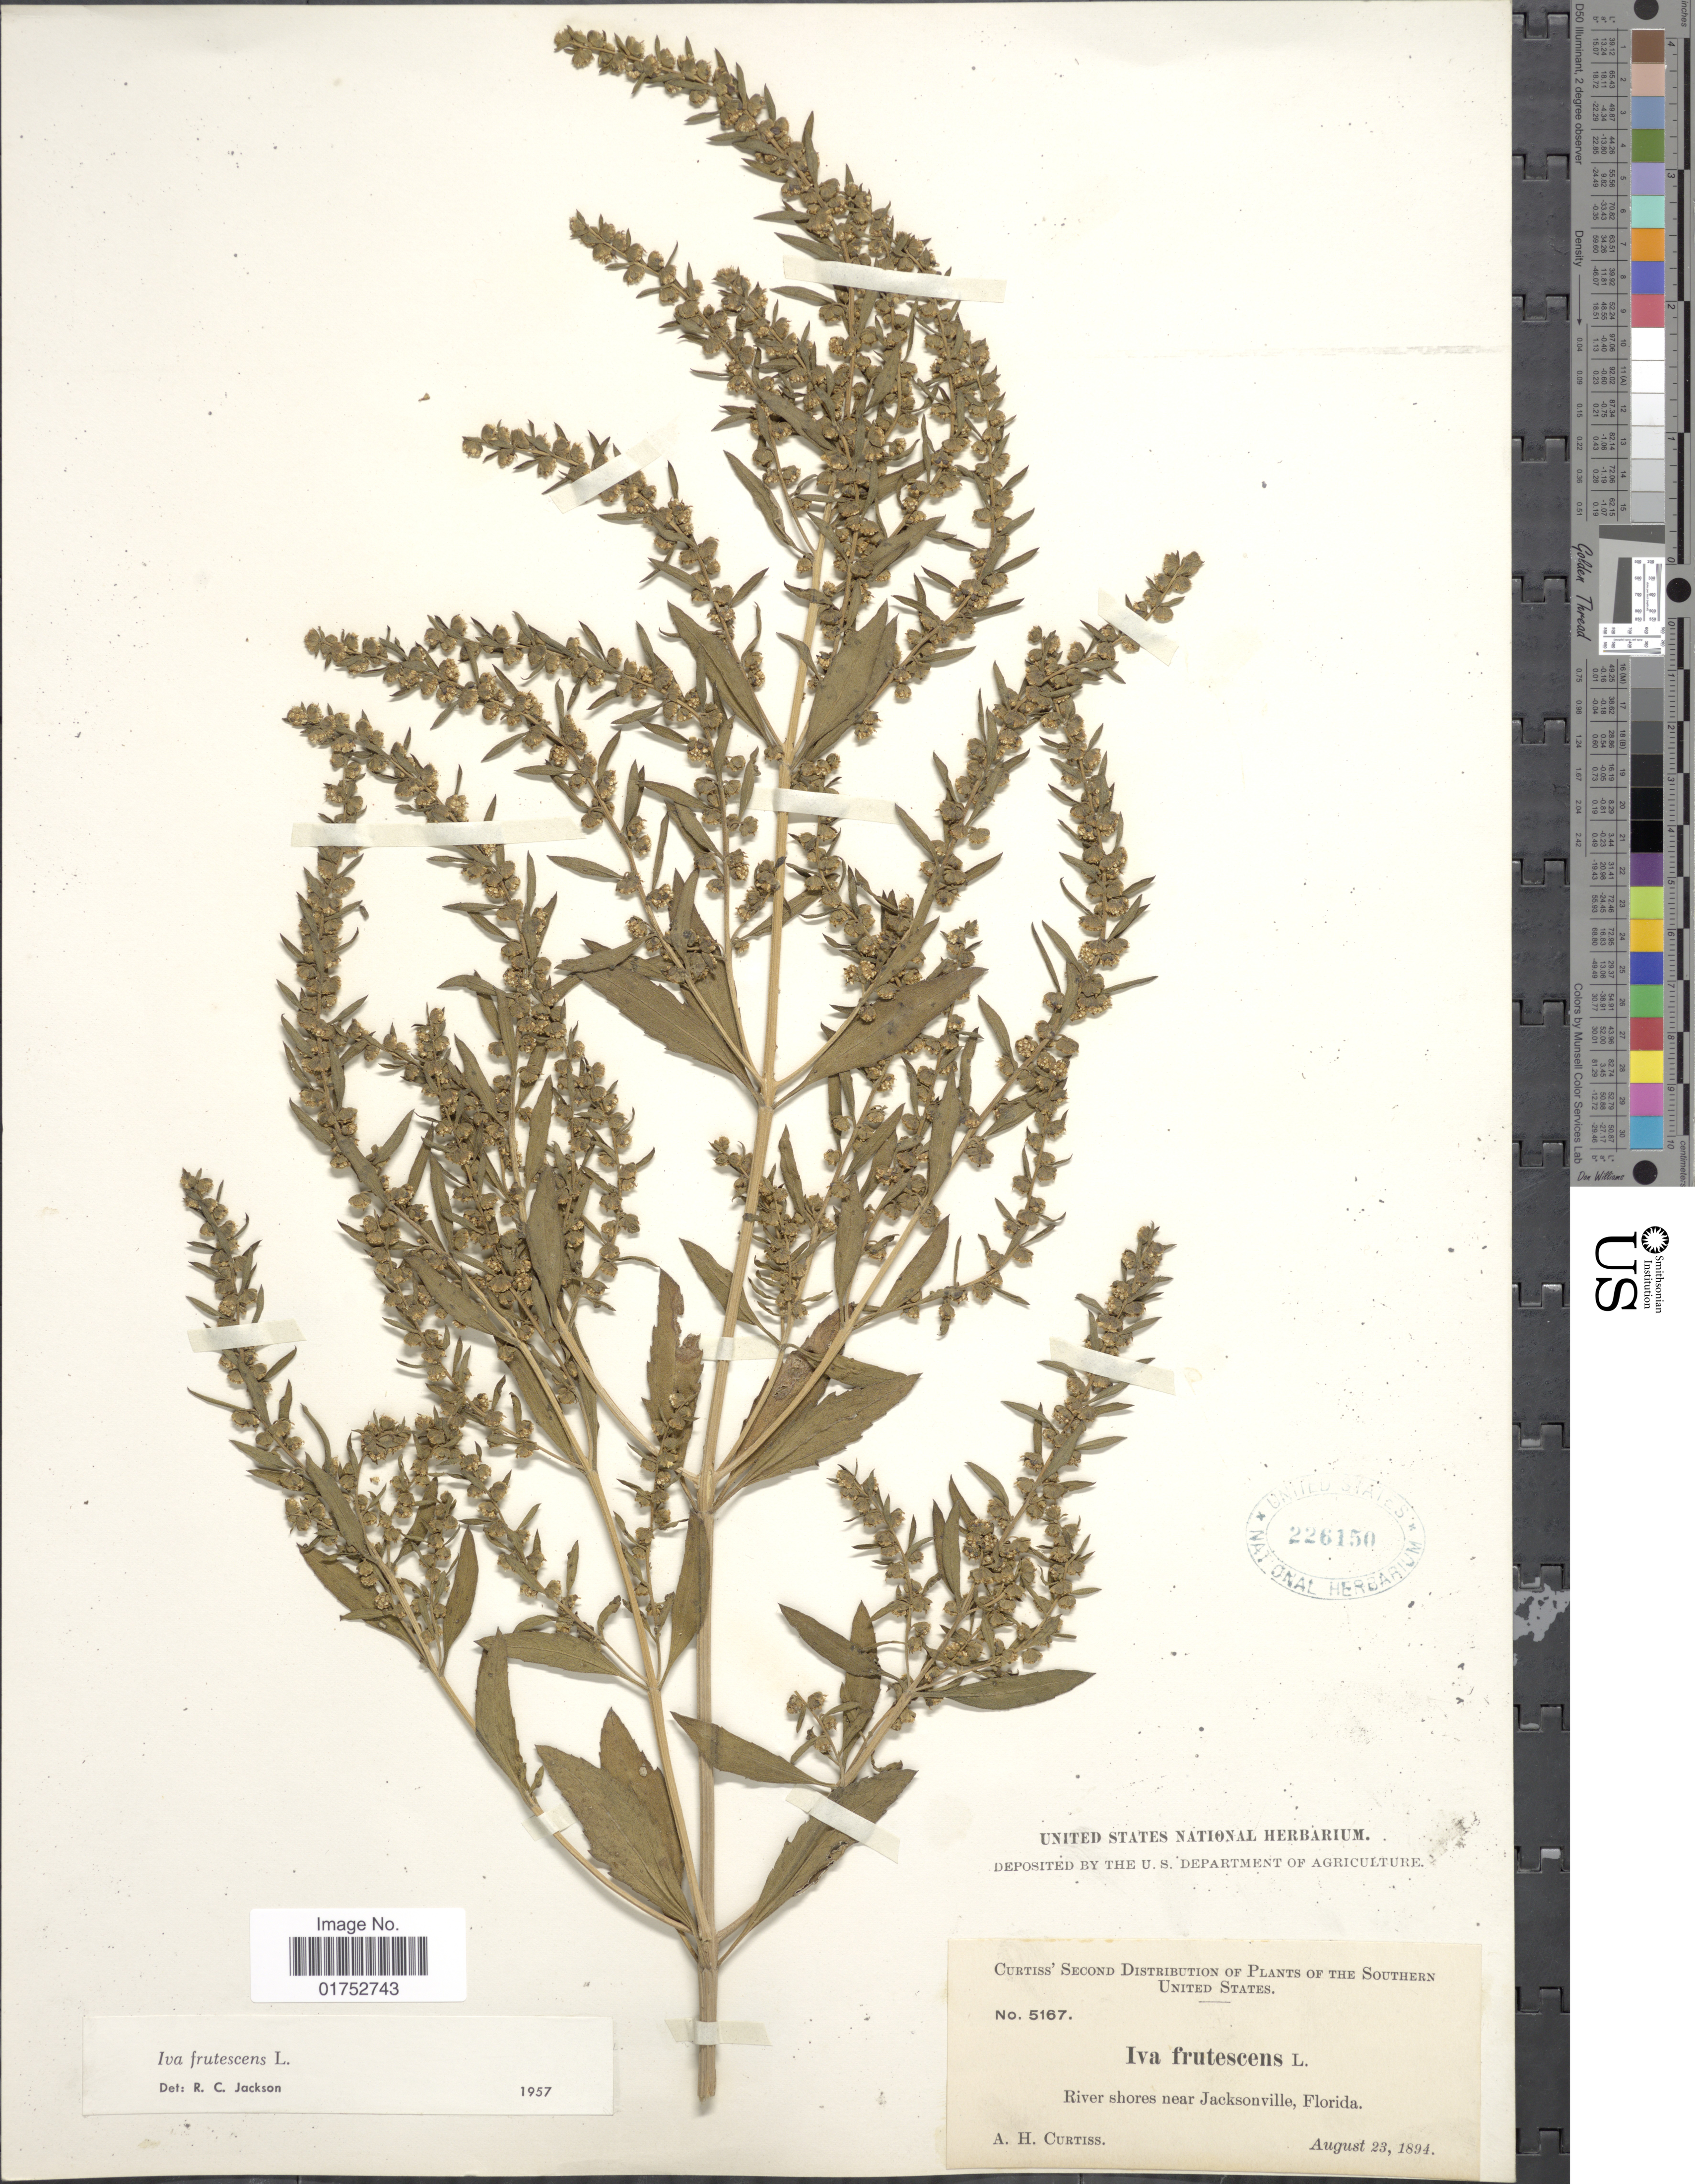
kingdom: Plantae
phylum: Tracheophyta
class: Magnoliopsida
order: Asterales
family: Asteraceae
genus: Iva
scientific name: Iva frutescens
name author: L.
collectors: A. H. Curtiss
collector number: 5167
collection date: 1894-08-23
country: United States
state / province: Florida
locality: Southern United States, near Jacksonville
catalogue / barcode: US 226150